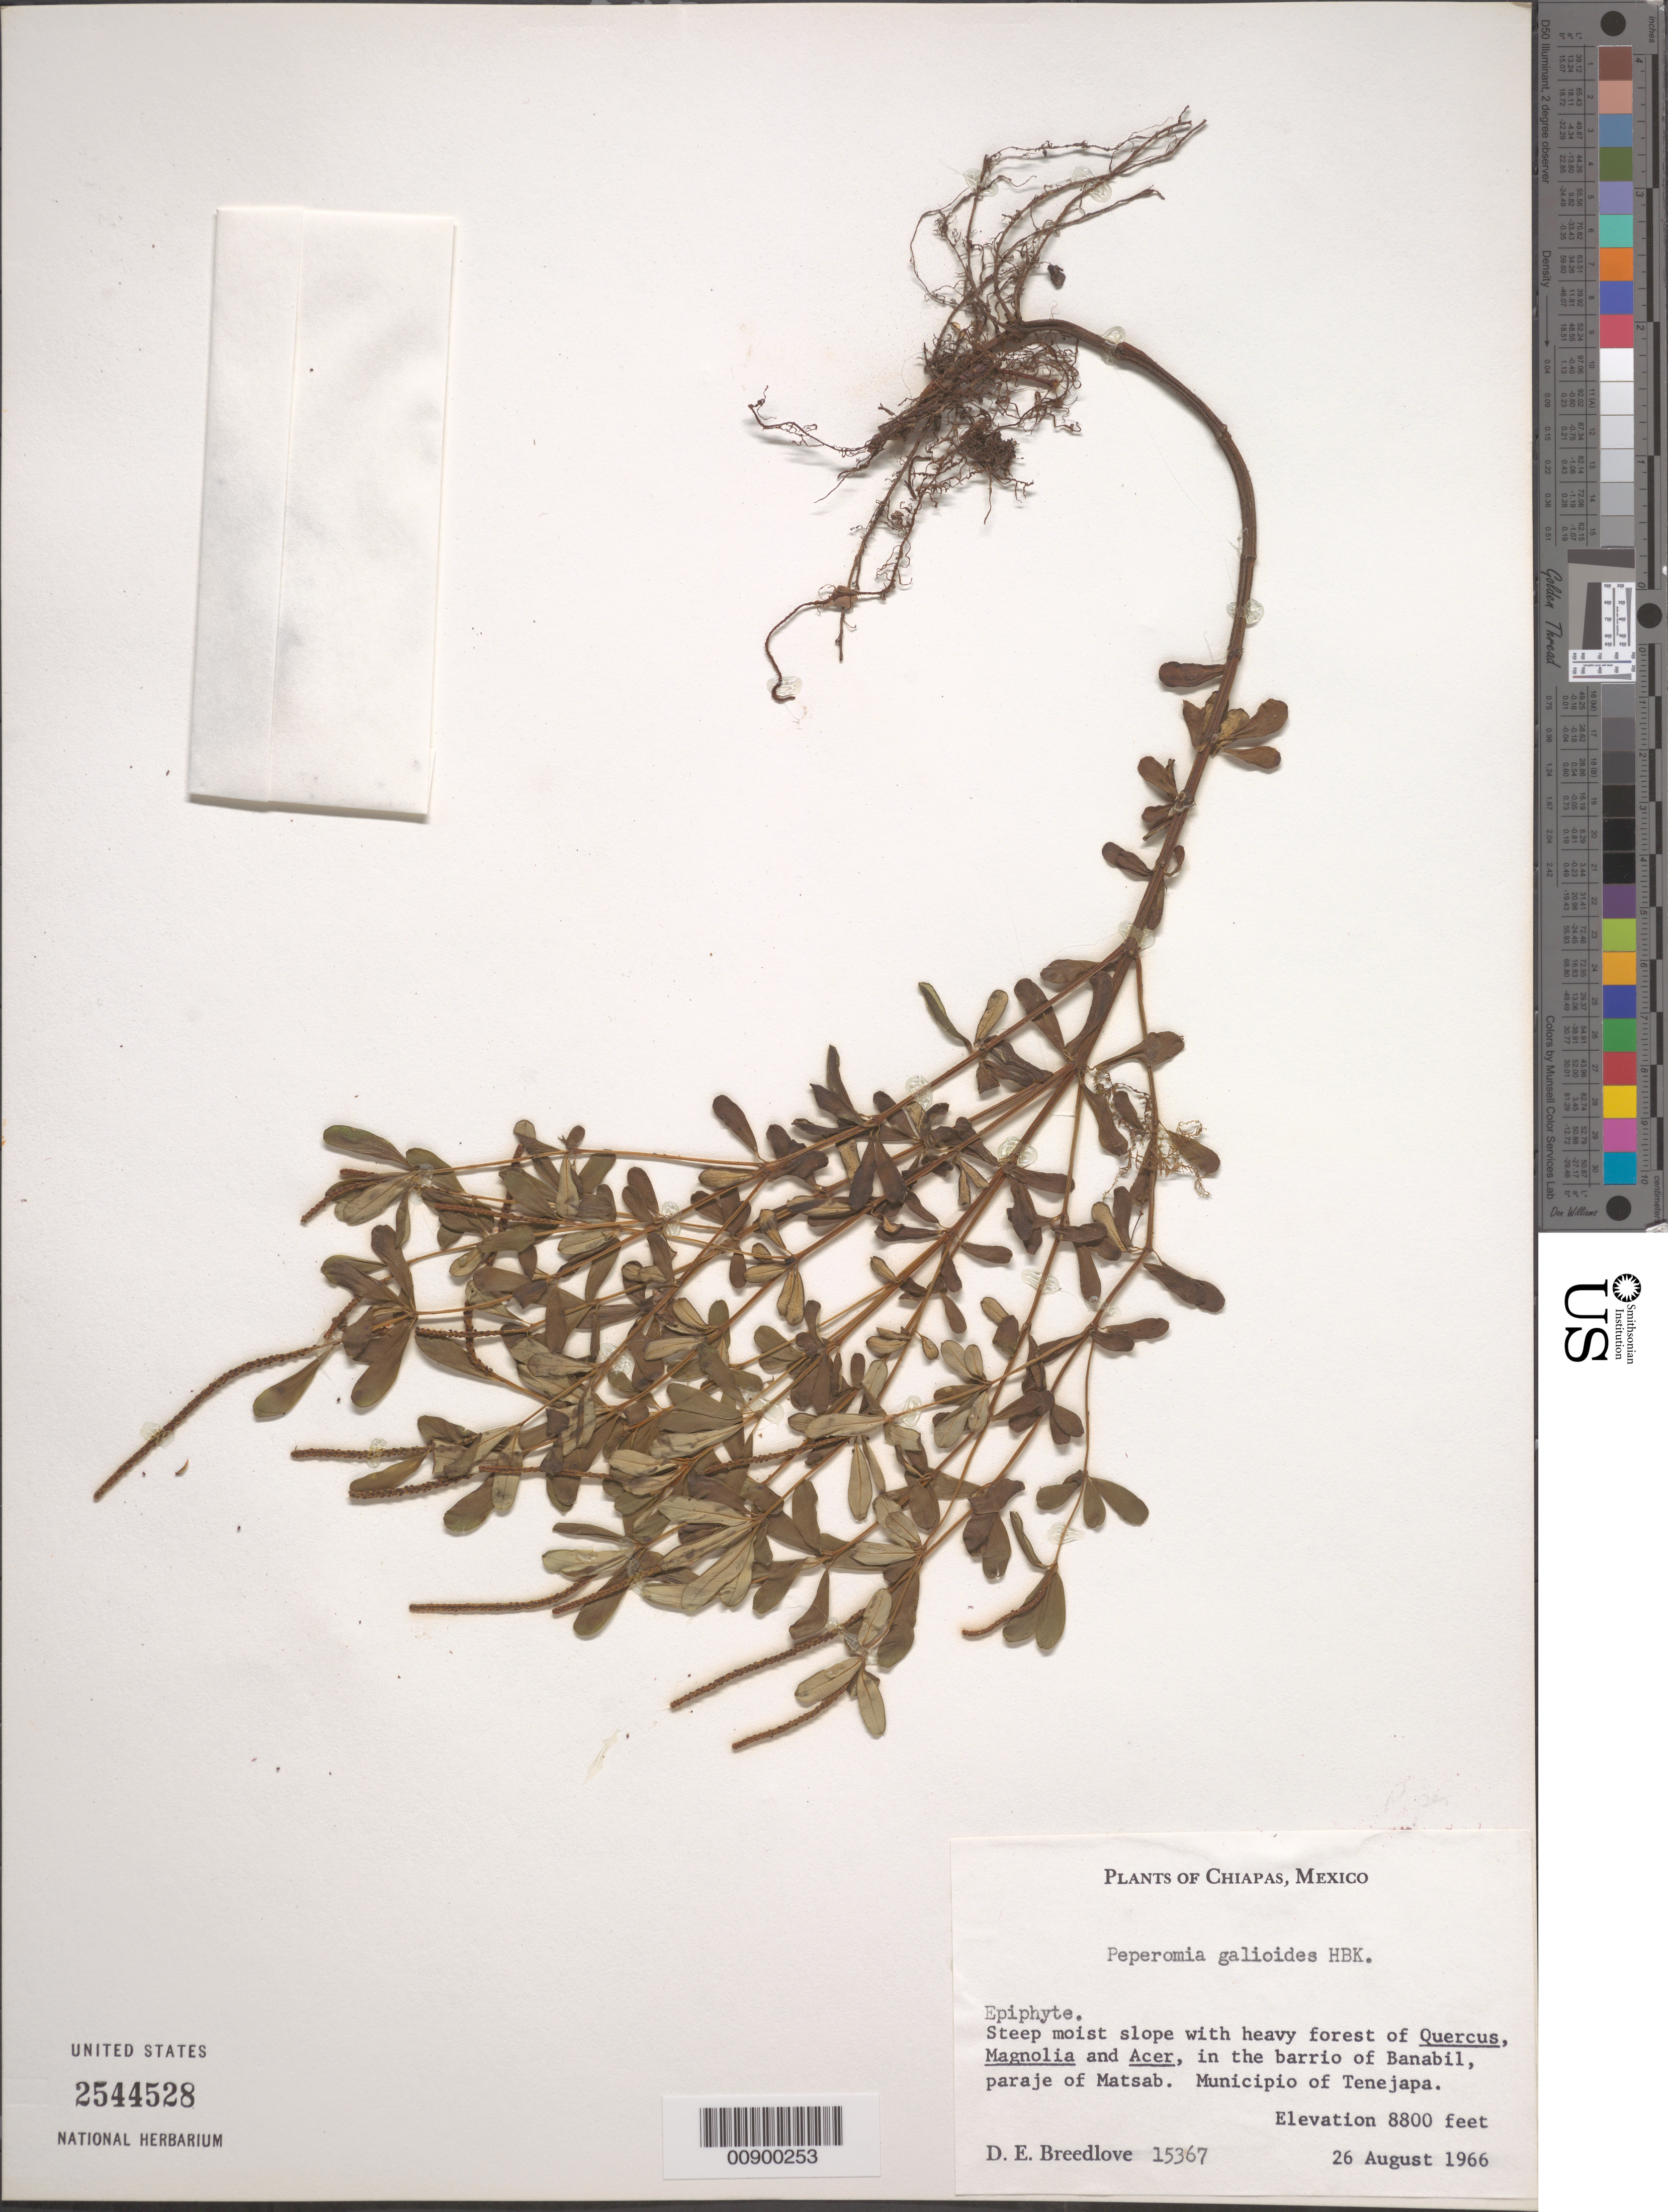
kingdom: Plantae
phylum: Tracheophyta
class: Magnoliopsida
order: Piperales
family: Piperaceae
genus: Peperomia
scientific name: Peperomia leptophylla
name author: Miq.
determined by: Jiménez, José Estaban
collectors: D. E. Breedlove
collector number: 15367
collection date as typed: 26 Aug 1966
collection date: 1966-08-26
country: Mexico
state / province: Chiapas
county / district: Tenejapa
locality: In the barrio of Banabil, paraje of Matsab. Municipio of Tenejapa, Chiapas.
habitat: Steep moist slope with heavy forest of Quercus, Magnolia and Acer.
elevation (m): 2682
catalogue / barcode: US 2544528